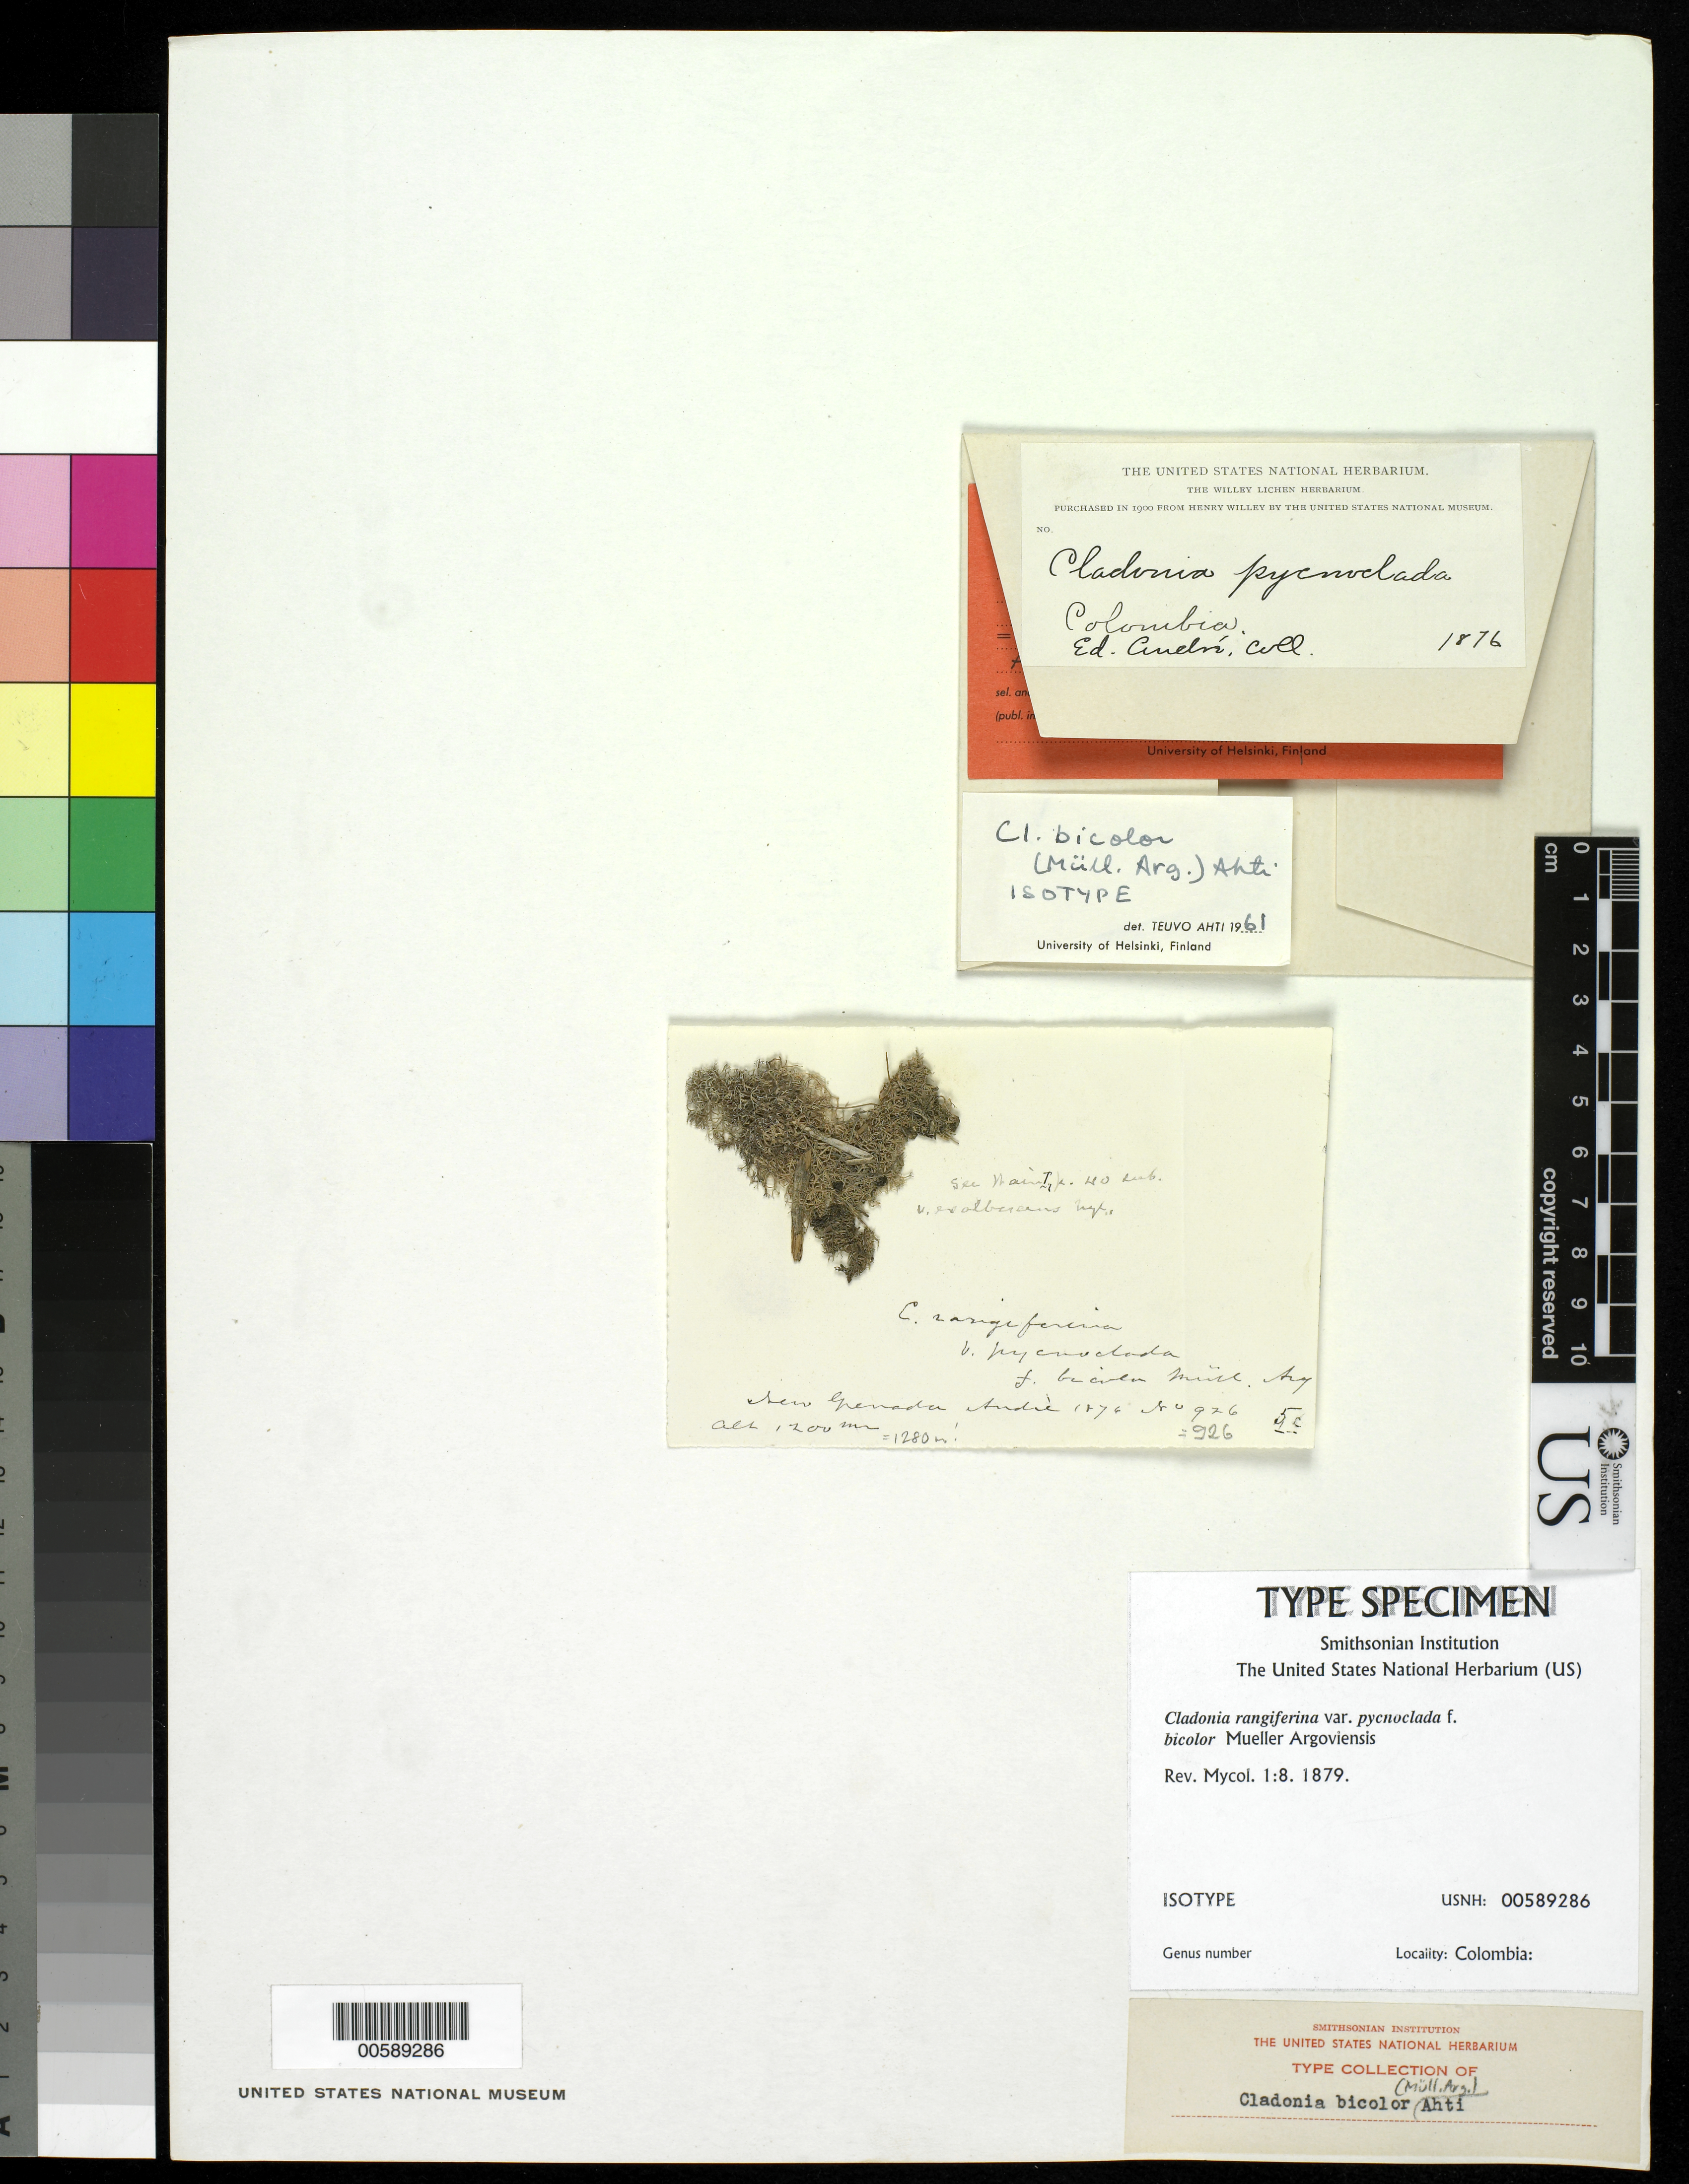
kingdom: Fungi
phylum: Ascomycota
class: Lecanoromycetes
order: Lecanorales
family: Cladoniaceae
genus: Cladonia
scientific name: Cladonia rangiferina f. bicolor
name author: Müll. Arg.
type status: Isotype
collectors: É. F. André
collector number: Nu 926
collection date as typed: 1876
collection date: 1876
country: Colombia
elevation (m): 1200